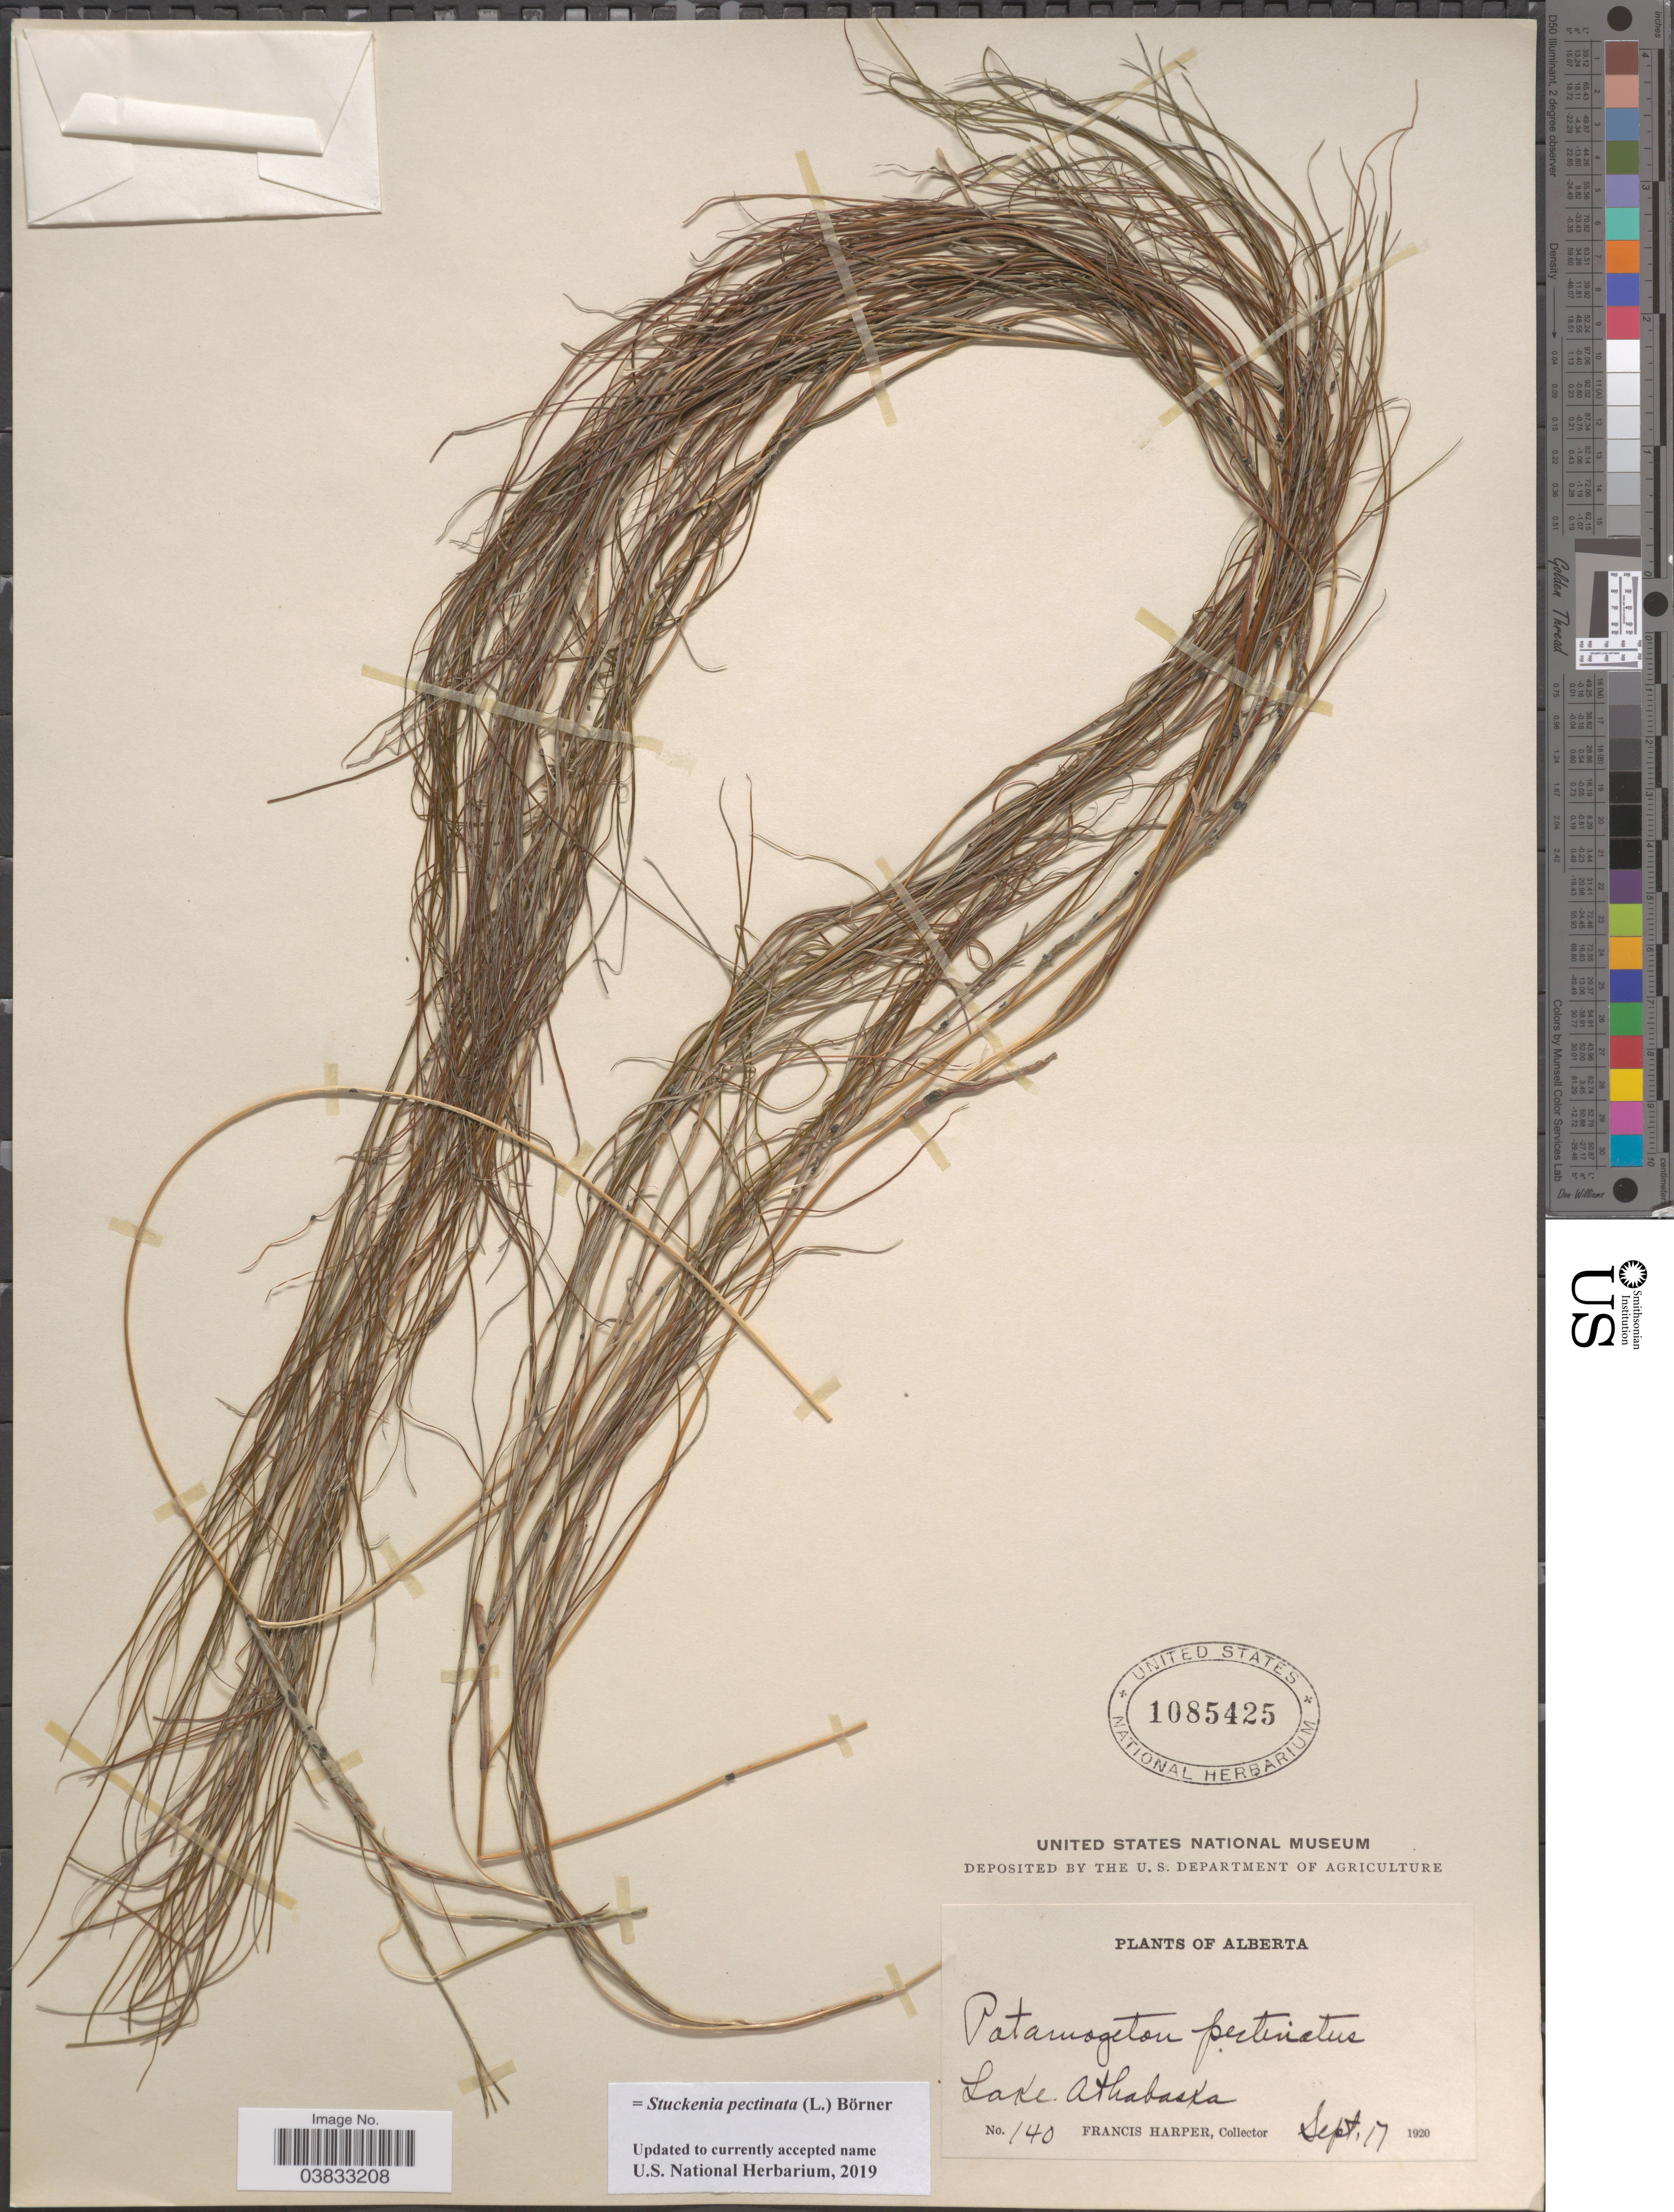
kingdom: Plantae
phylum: Tracheophyta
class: Liliopsida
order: Alismatales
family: Potamogetonaceae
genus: Stuckenia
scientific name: Stuckenia pectinata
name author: (L.) Börner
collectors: F. Harper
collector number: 140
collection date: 1920-09-17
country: Canada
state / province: Alberta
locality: Lake Athabaska.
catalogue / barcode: US 1085425